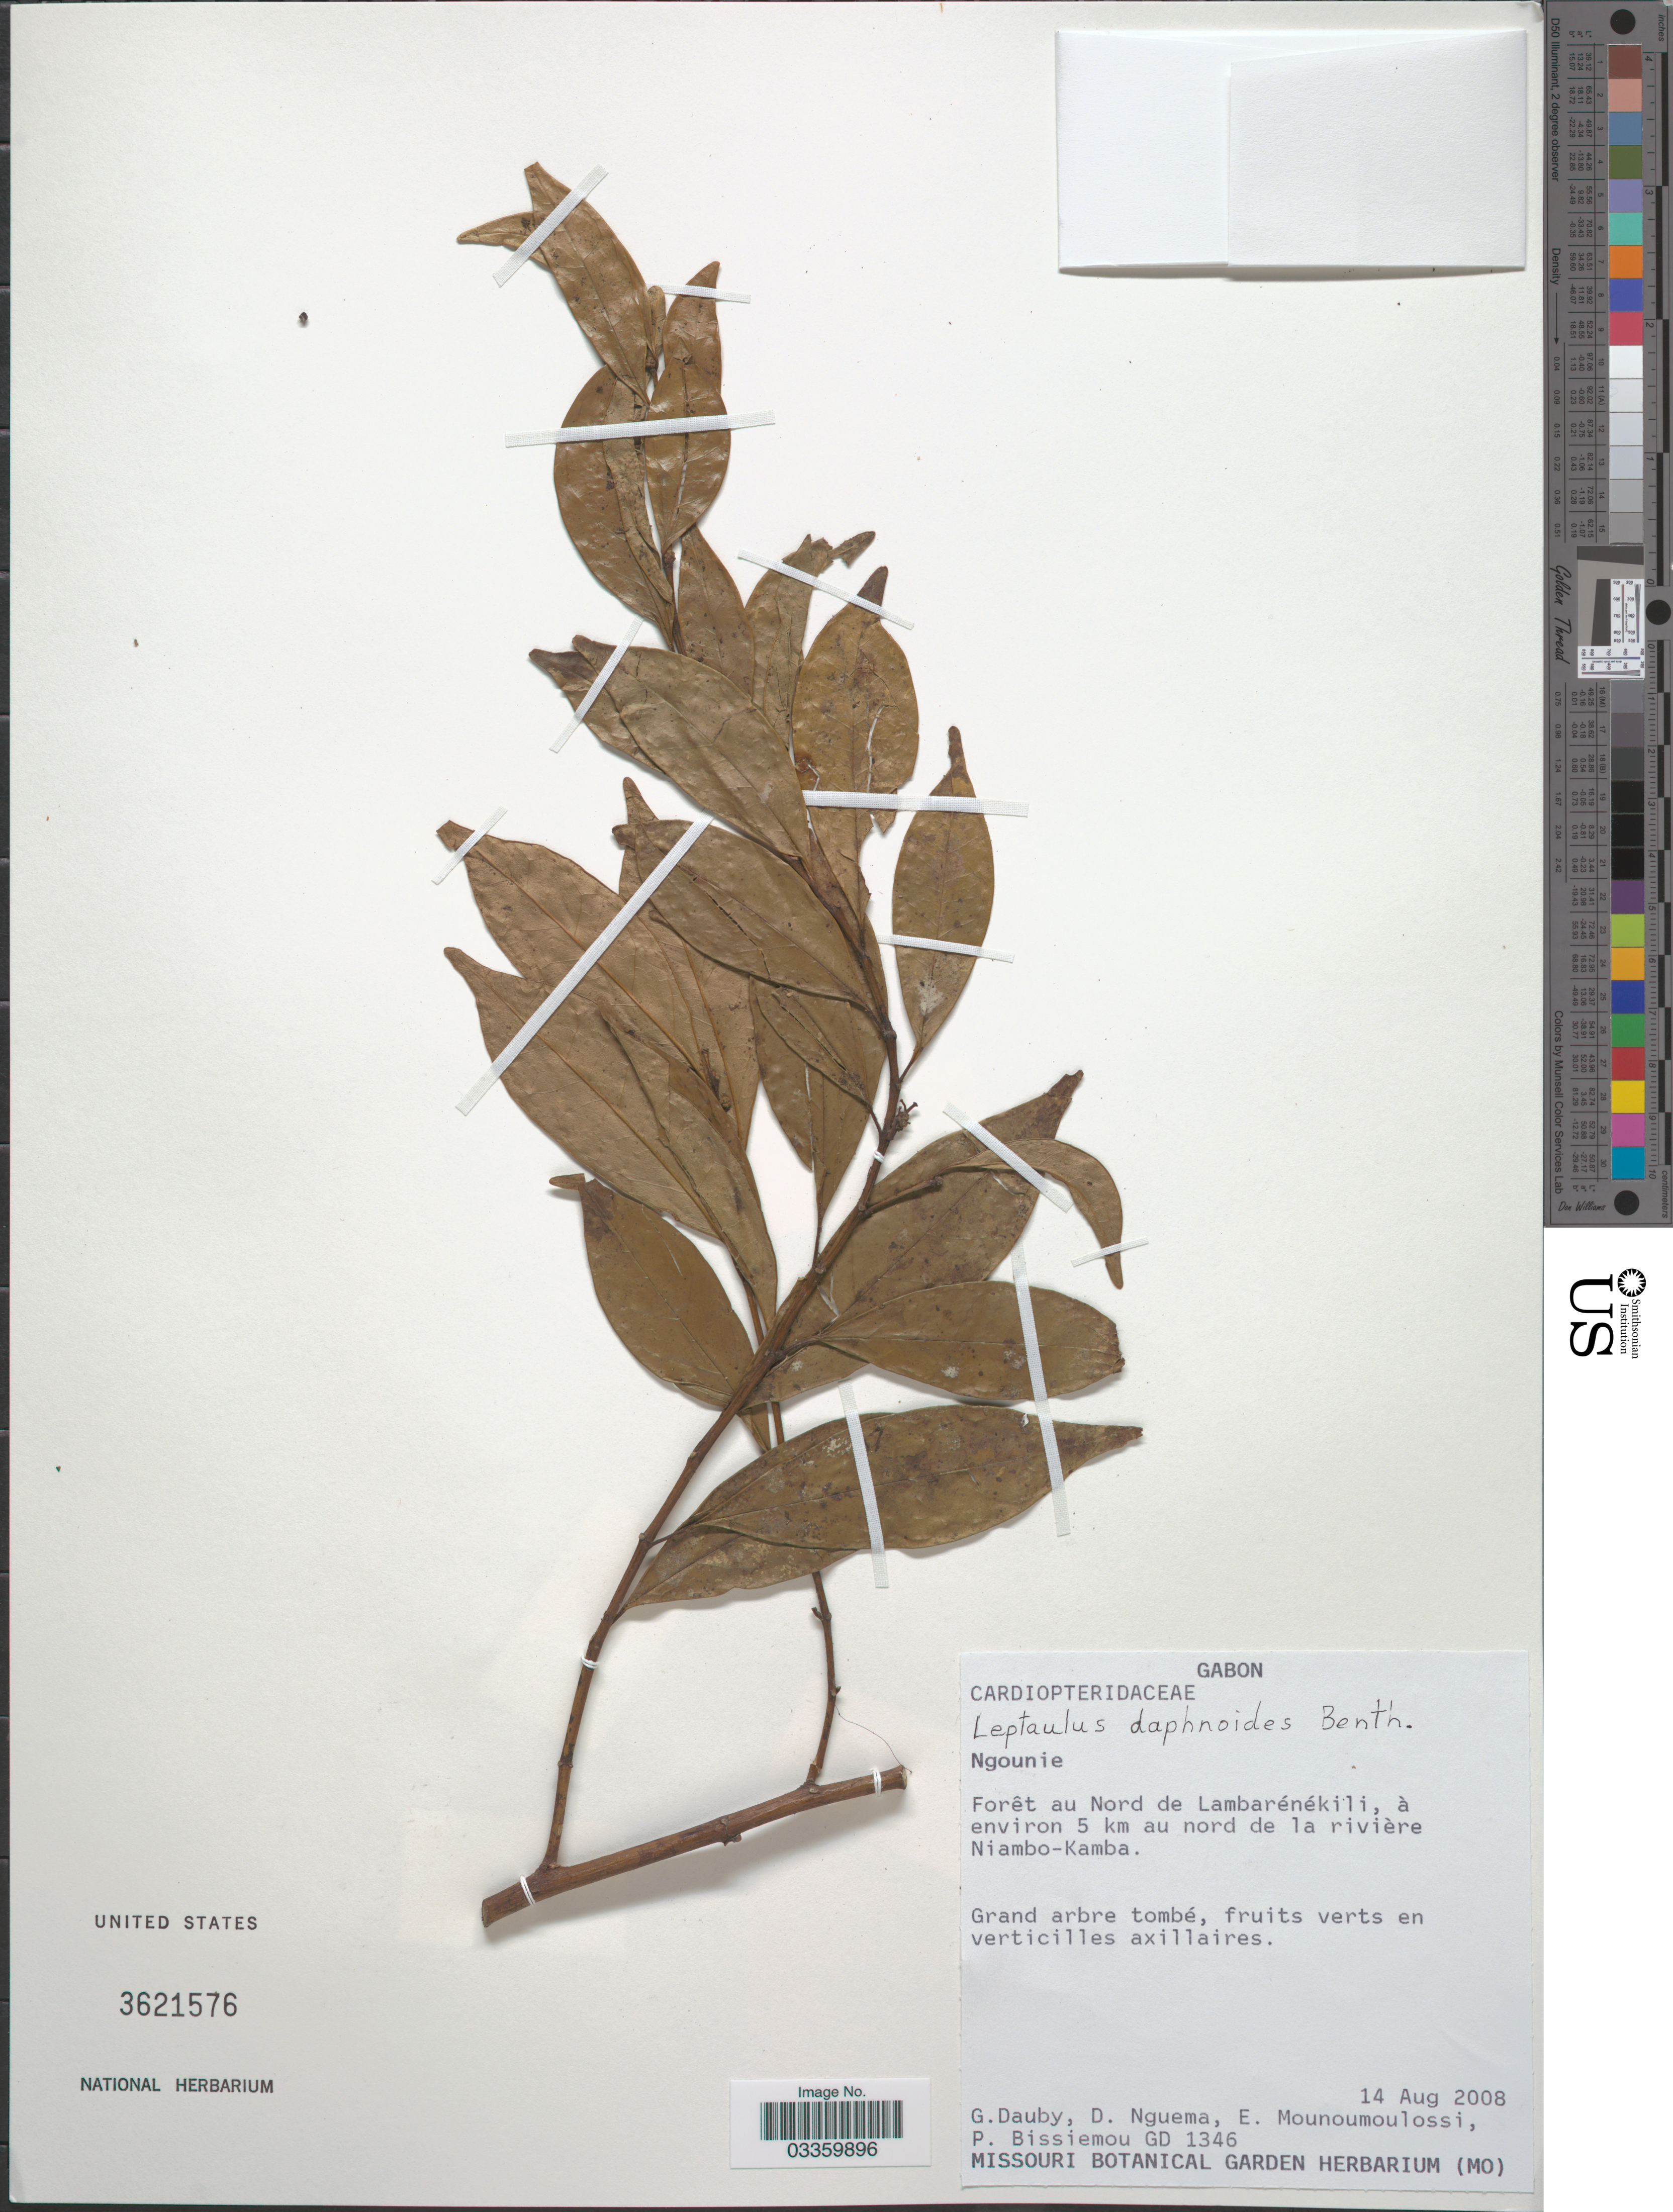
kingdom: Plantae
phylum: Tracheophyta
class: Magnoliopsida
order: Cardiopteridales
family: Cardiopteridaceae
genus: Leptaulus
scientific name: Leptaulus daphnoides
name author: Benth.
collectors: G. Dauby, D. Nguema, E. Mounoumoulossi & P. Bissiemou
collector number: GD 1346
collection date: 2008-08-14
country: Gabon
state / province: Ngounie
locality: Forêt au Nord de Lambarénékili, à environ 5 km au nord de la rivière Niambo-Kamba.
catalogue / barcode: US 3621576